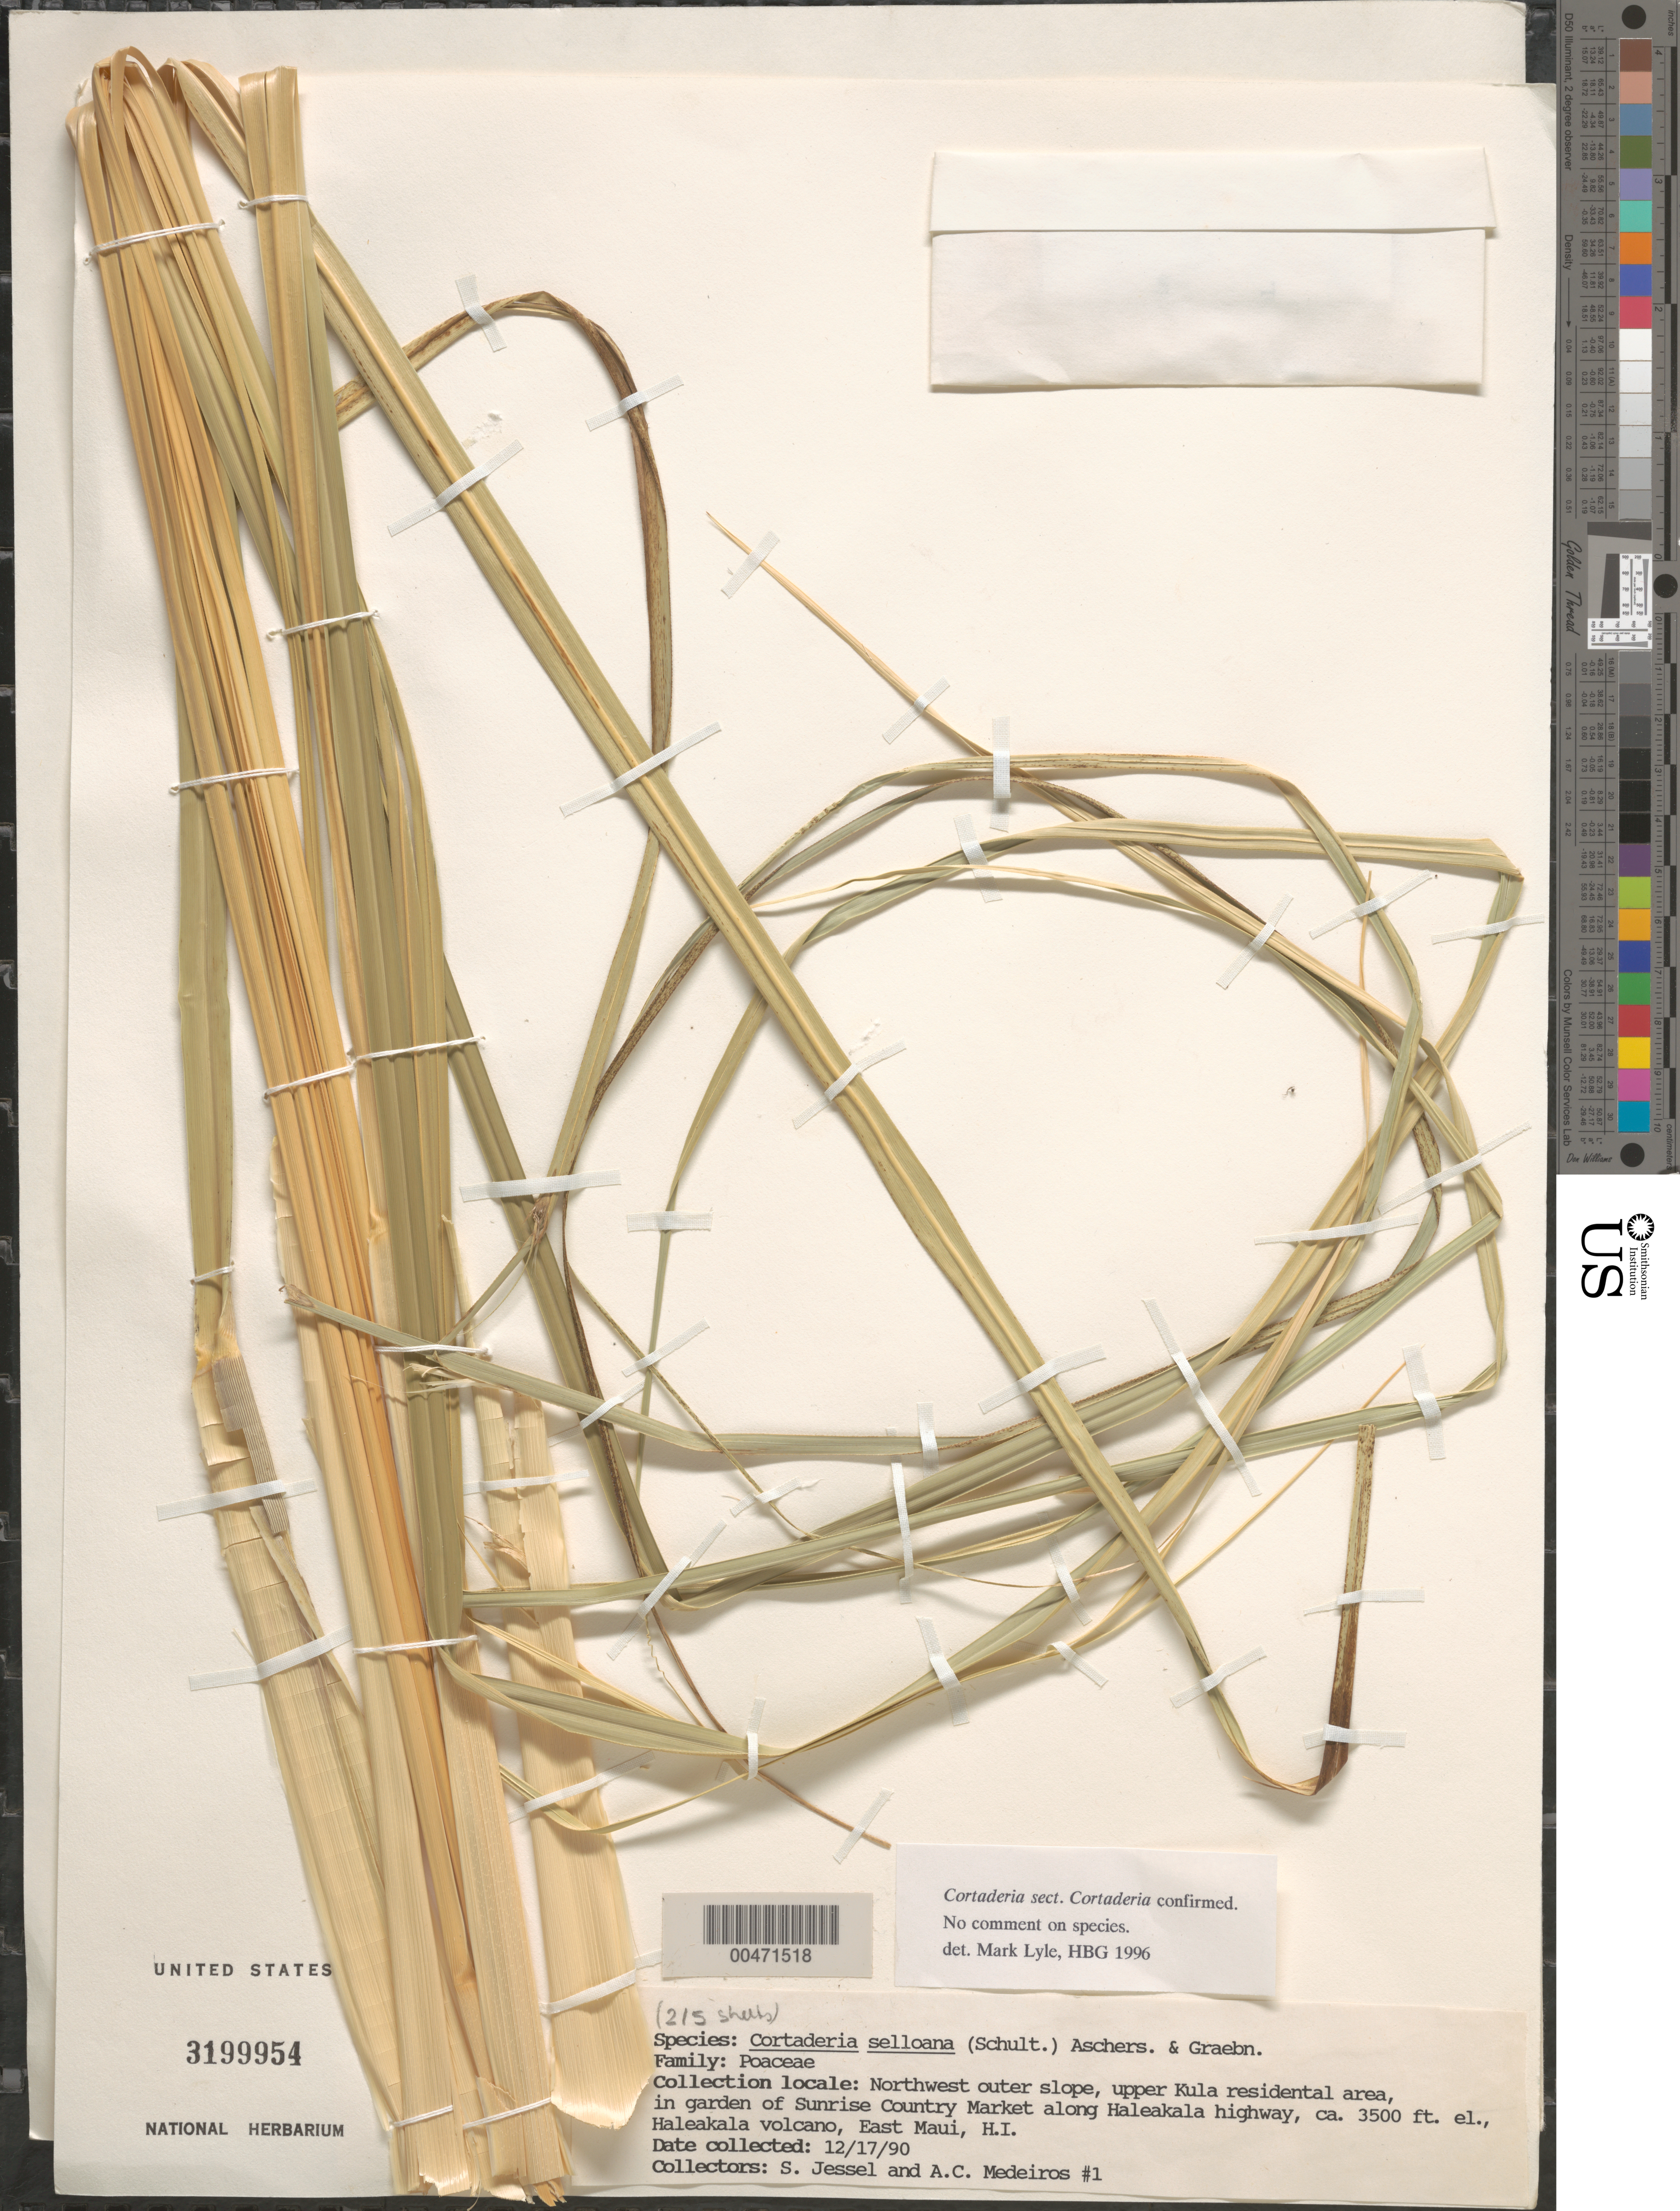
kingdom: Plantae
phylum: Tracheophyta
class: Liliopsida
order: Poales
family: Poaceae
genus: Cortaderia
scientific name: Cortaderia selloana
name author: (Schult. & Schult. f.) Asch. & Graebn.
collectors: S. Jessel & A. Medeiros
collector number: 1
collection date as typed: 17 Dec 1990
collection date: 1990-12-17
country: United States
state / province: Hawaii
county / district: Maui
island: Maui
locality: NW outer slope, upper Kula residential area, in garden of Sunrise Country Market along Haleakala hwy, Haleakala Volcano, E Maui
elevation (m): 1067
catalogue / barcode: US 3199954